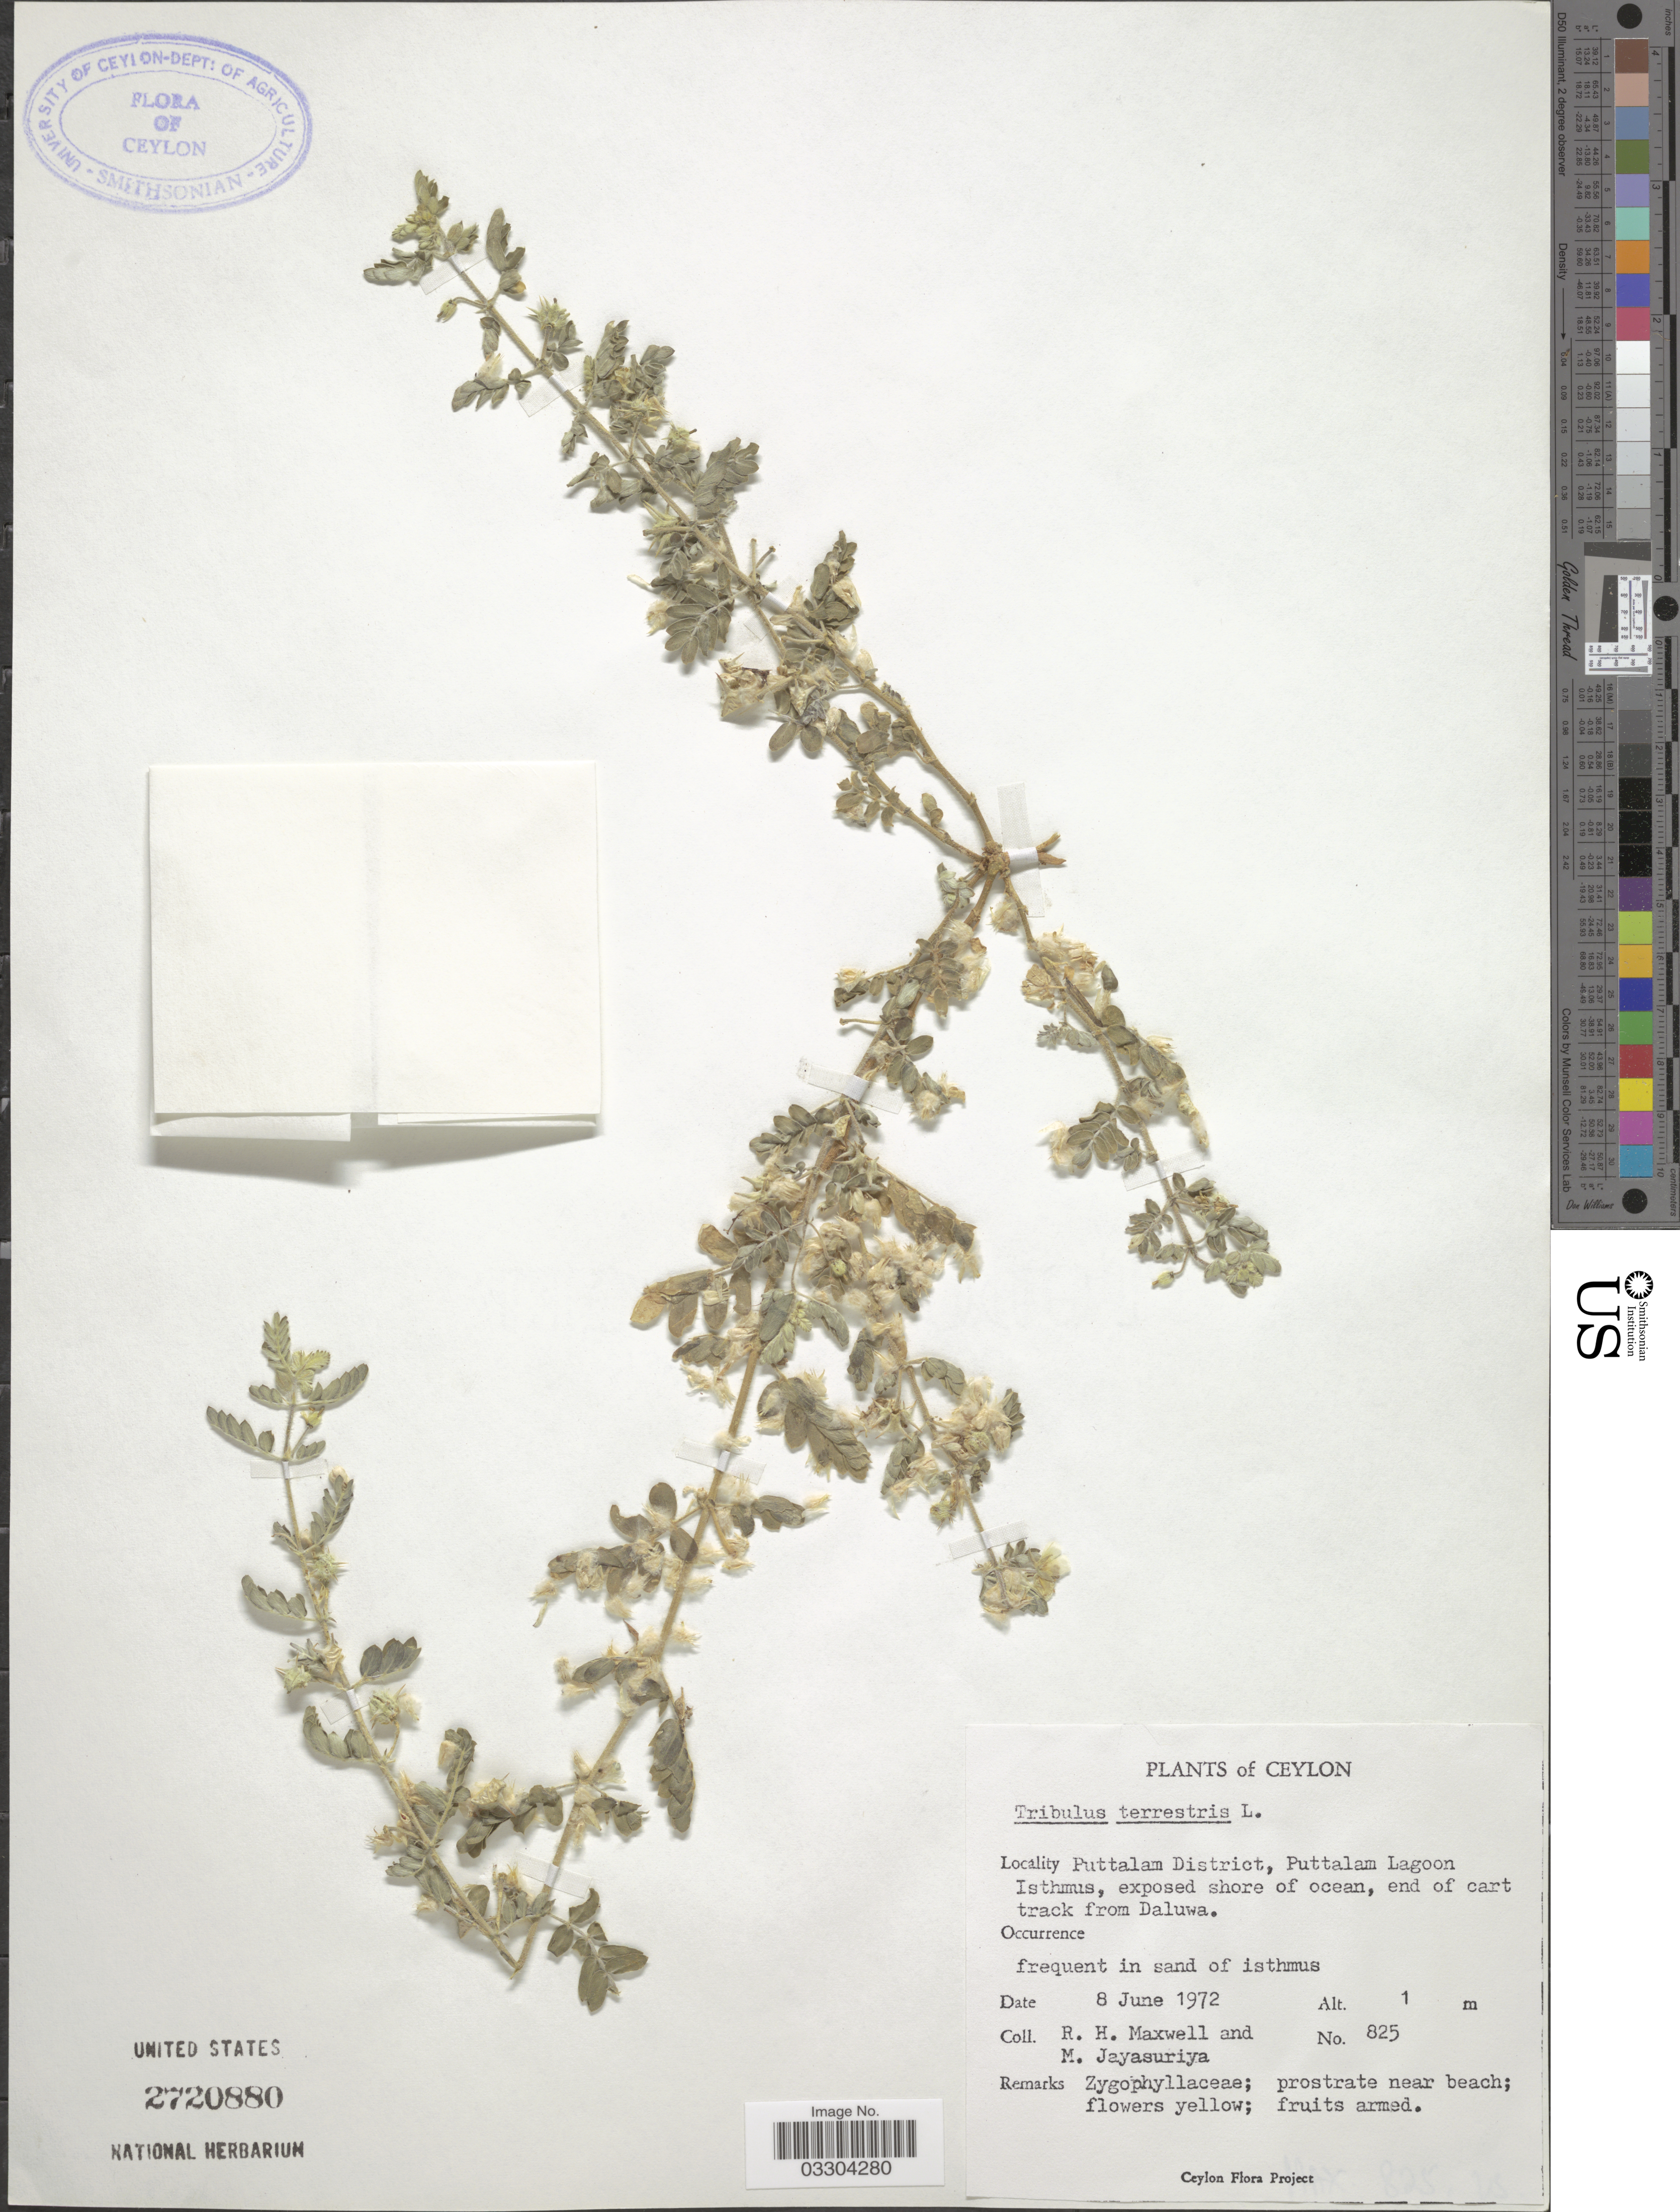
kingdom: Plantae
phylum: Tracheophyta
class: Magnoliopsida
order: Zygophyllales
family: Zygophyllaceae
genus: Tribulus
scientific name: Tribulus terrestris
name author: L.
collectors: R. Maxwell & M. Jayasuriya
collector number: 825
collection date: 1972-06-08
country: Sri Lanka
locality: Ceylon. Puttalam District, Puttalam Lagoon Isthmus, exposed shore of ocean, end of cart track from Daluwa.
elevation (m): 1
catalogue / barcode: US 2720880